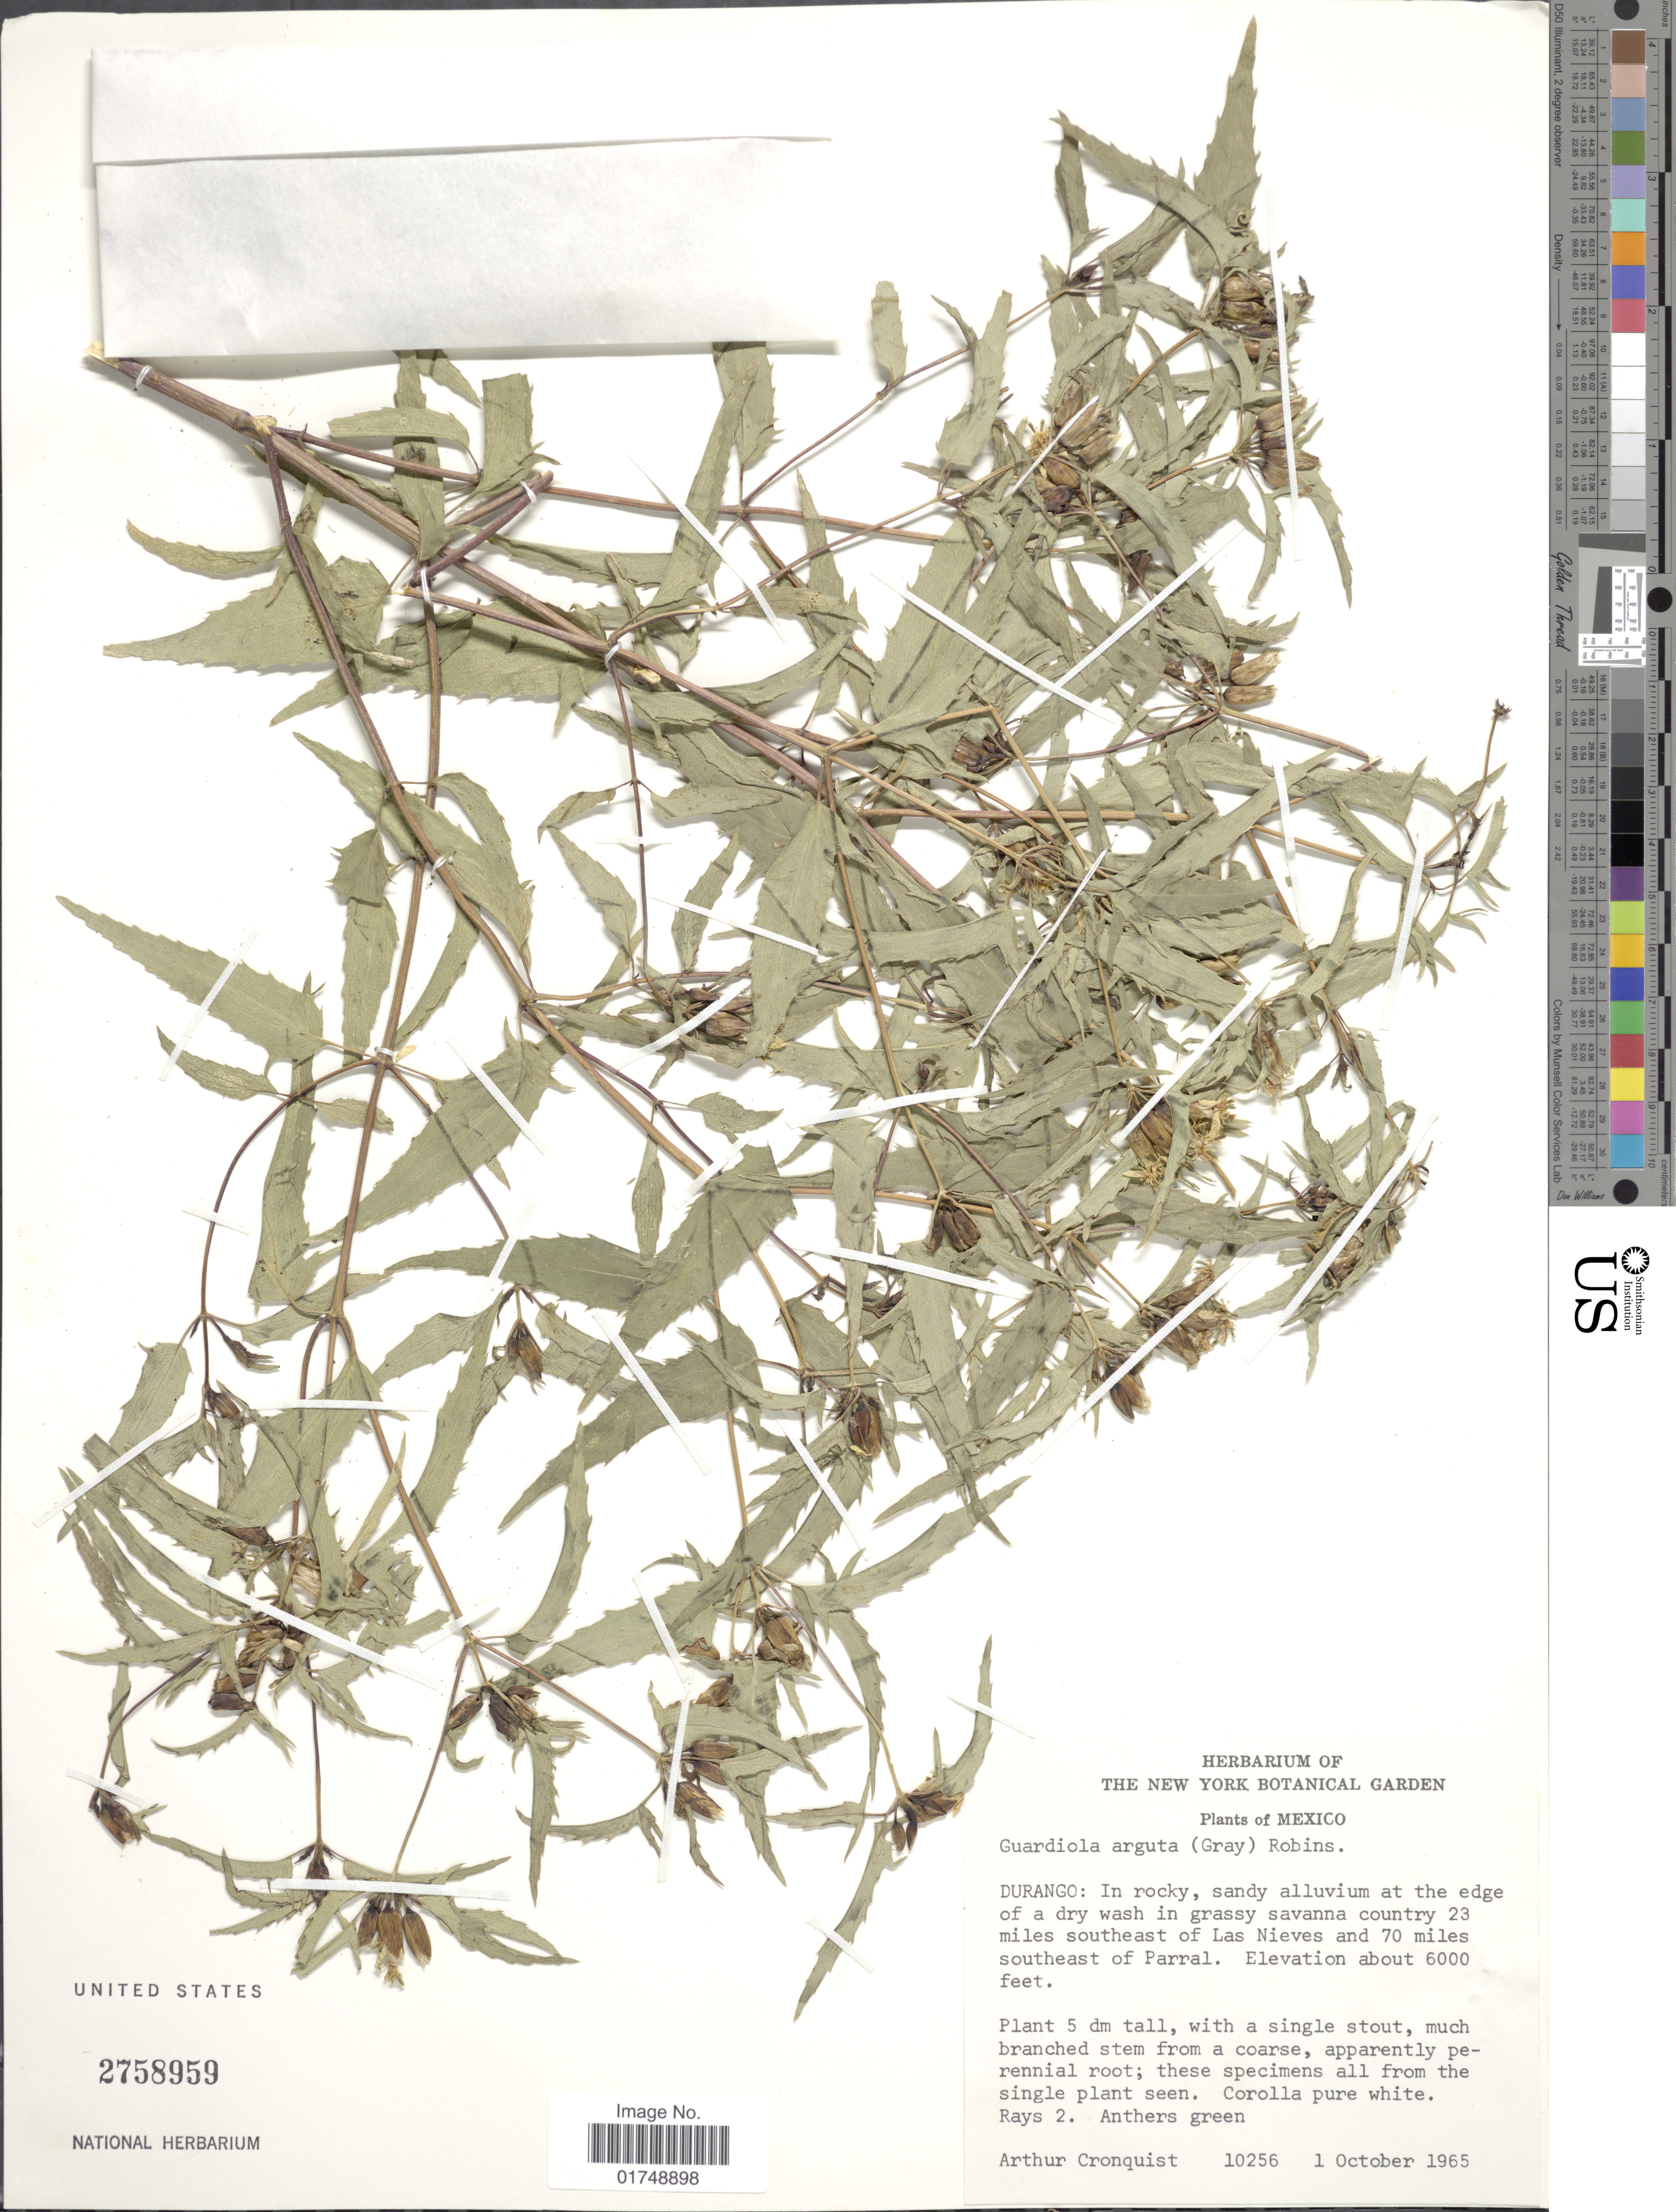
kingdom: Plantae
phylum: Tracheophyta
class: Magnoliopsida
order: Asterales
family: Asteraceae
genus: Guardiola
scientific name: Guardiola arguta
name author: (A. Gray) B.L. Rob.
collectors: A. J. Cronquist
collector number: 10256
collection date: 1965-10-01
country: Mexico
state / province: Durango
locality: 23 miles southeast of Las Nieves and 70 miles southeast of Parral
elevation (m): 1829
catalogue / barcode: US 2758959